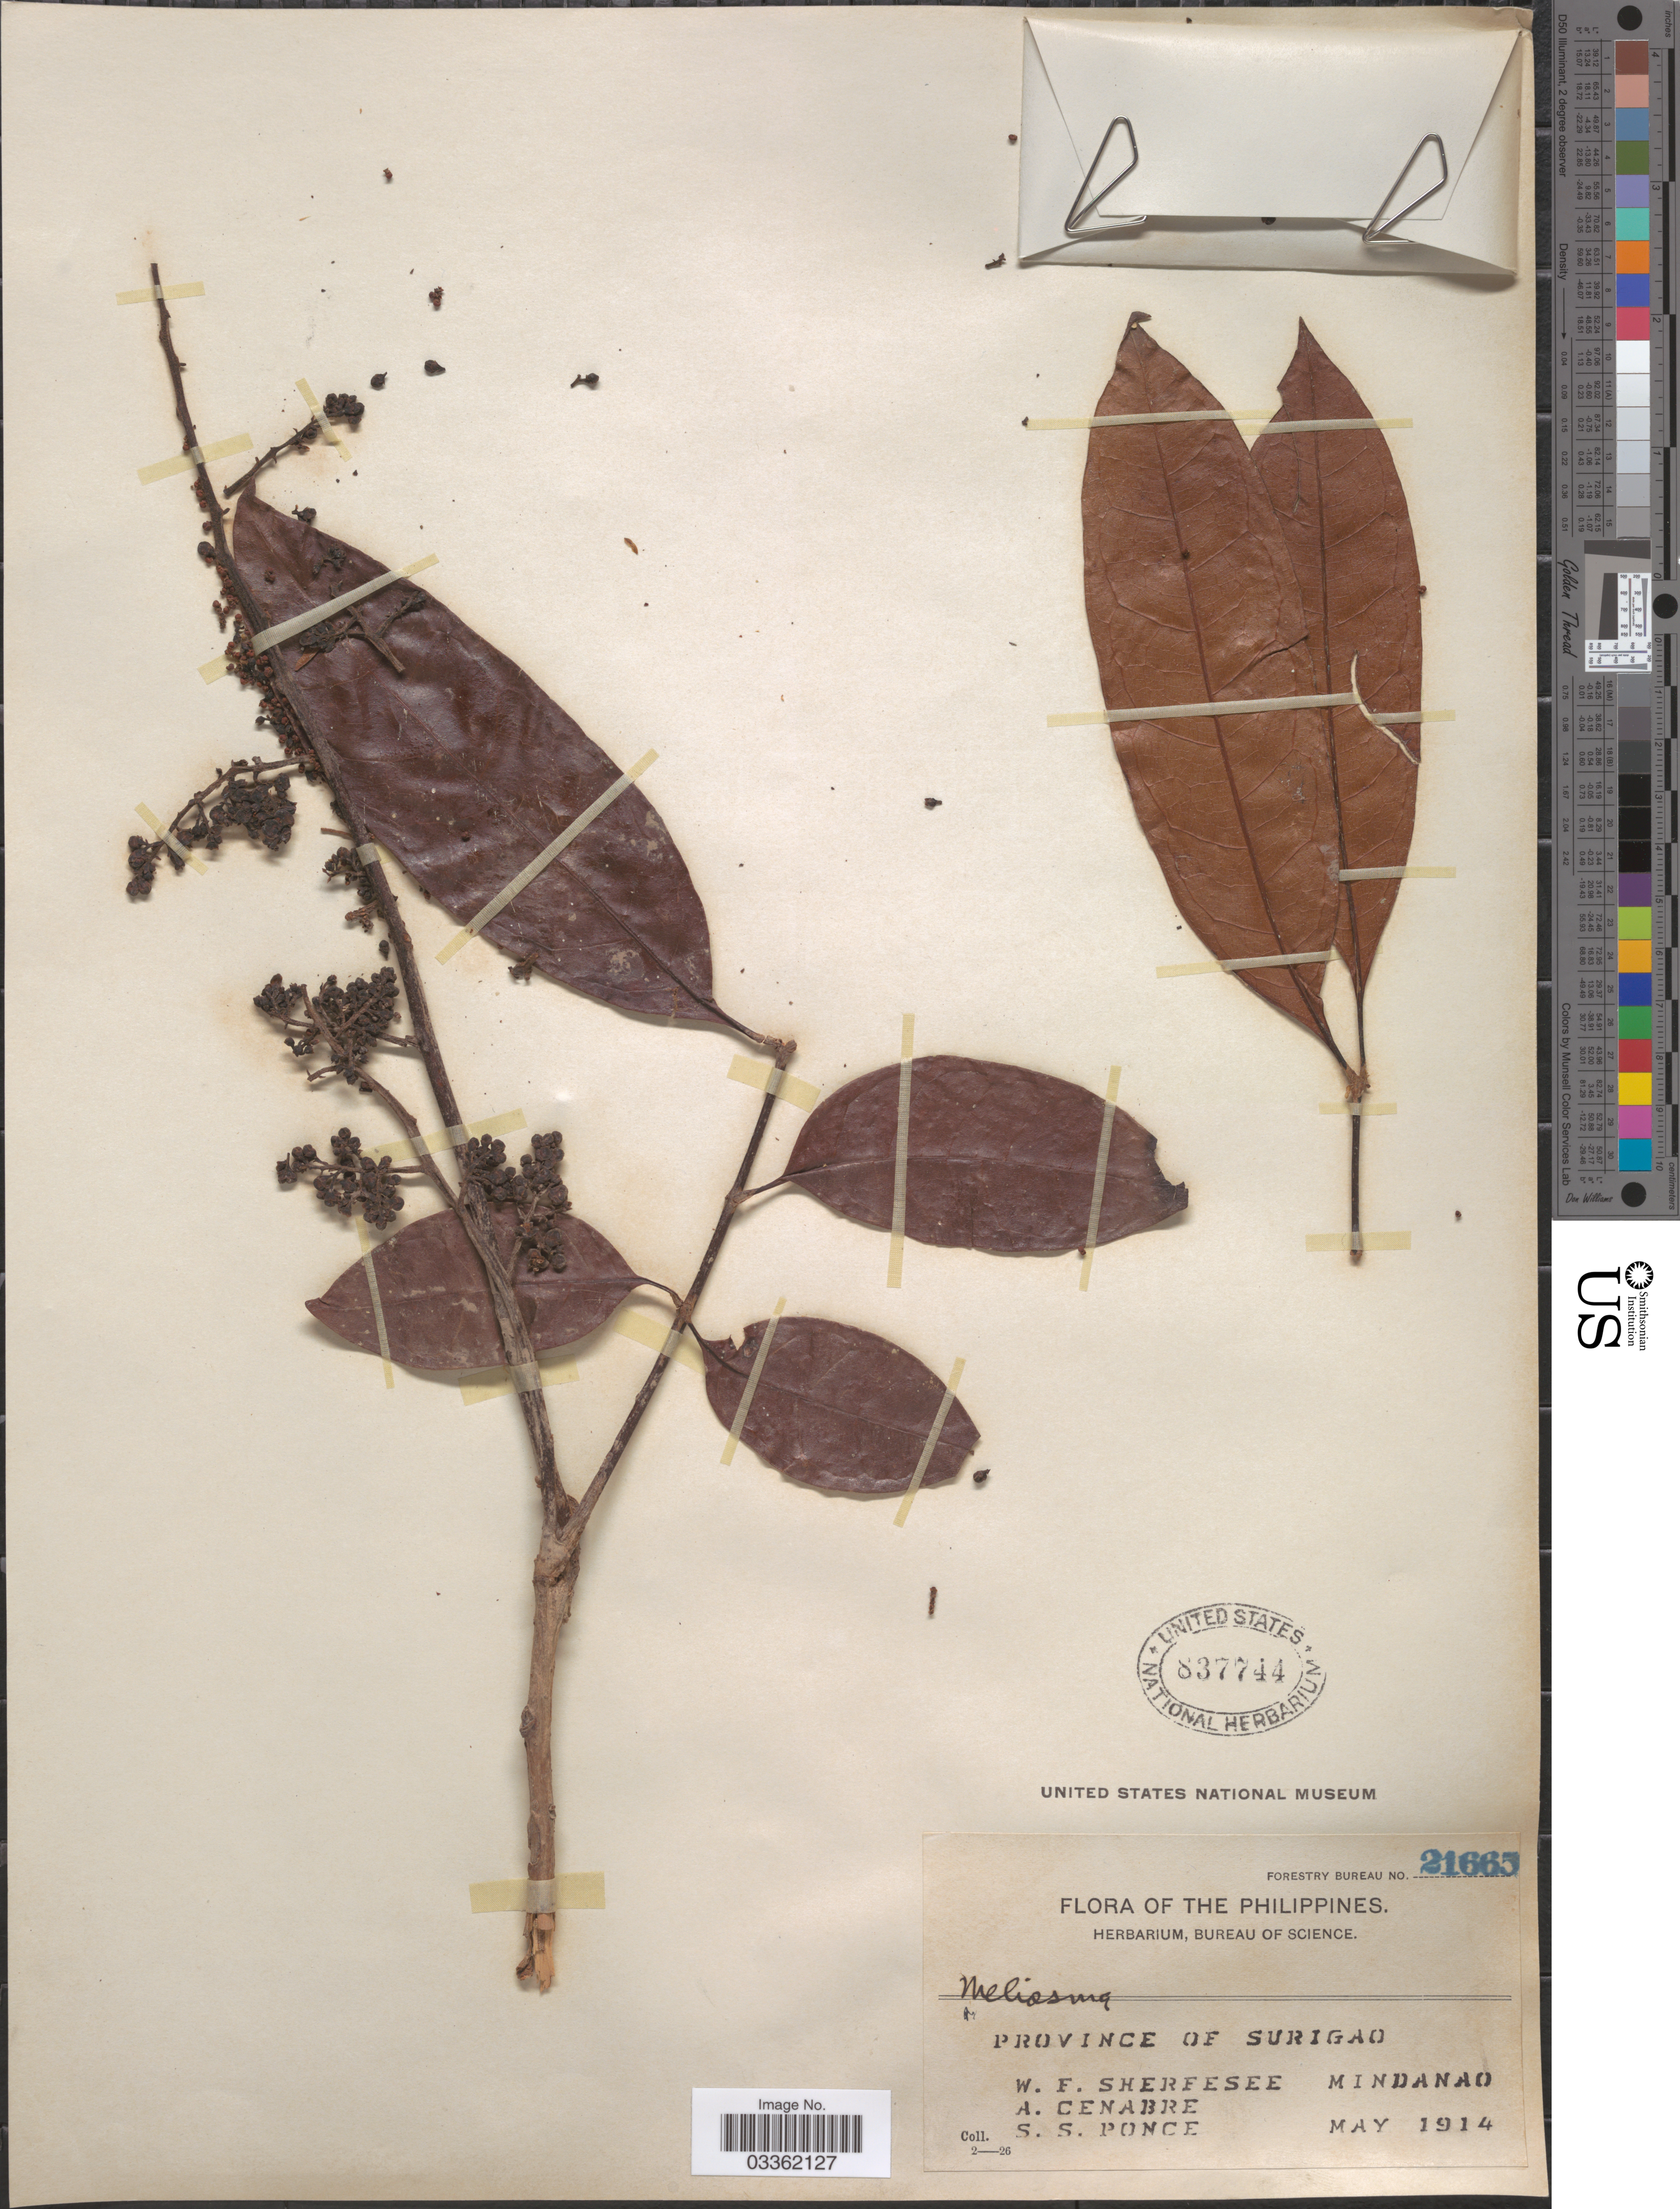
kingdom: Plantae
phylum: Tracheophyta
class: Magnoliopsida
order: Proteales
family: Sabiaceae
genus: Meliosma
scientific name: Meliosma sp.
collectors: W. Sherfesee, A. Cenabre & S. Ponce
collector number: Forestry Bureau 21665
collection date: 1914-05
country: Philippines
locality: Province of Surigao. Mindanao.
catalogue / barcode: US 837744